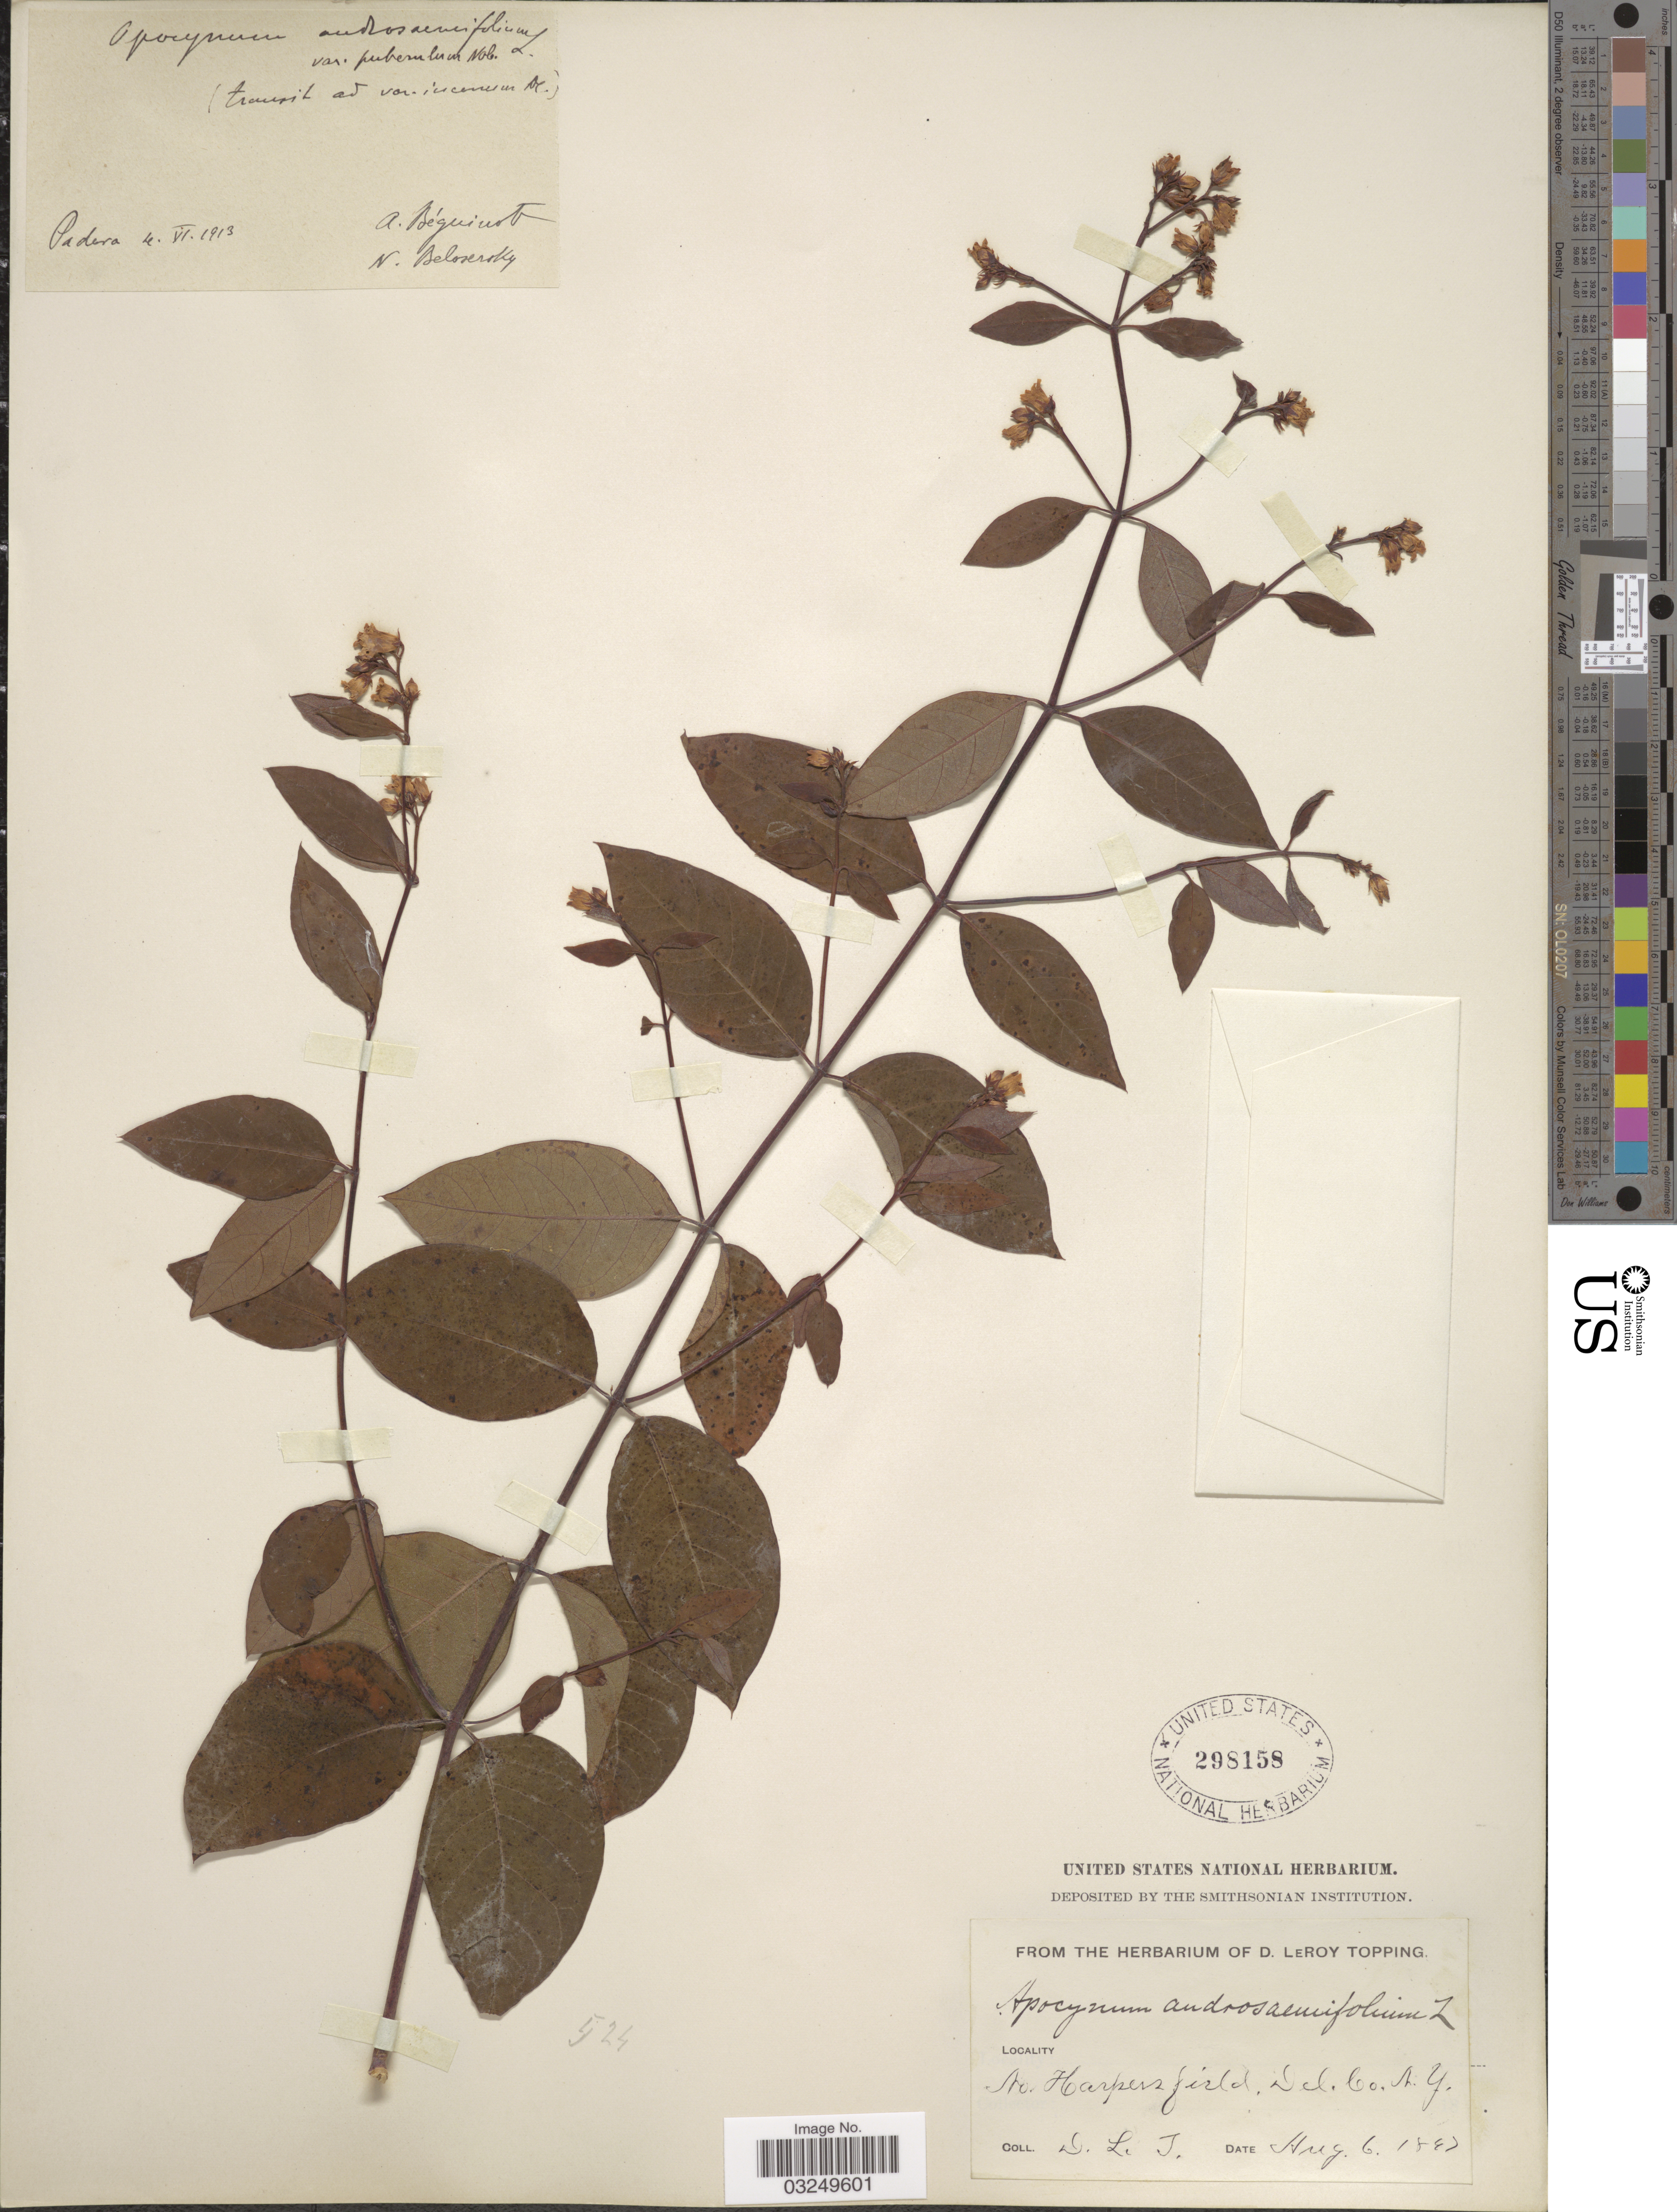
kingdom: Plantae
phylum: Tracheophyta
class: Magnoliopsida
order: Gentianales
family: Apocynaceae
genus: Apocynum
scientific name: Apocynum androsaemifolium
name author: L.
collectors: D. L. Topping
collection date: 1847-08-06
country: United States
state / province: New York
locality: No. Harpersfield, Del. Co. N. Y.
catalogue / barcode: US 298158